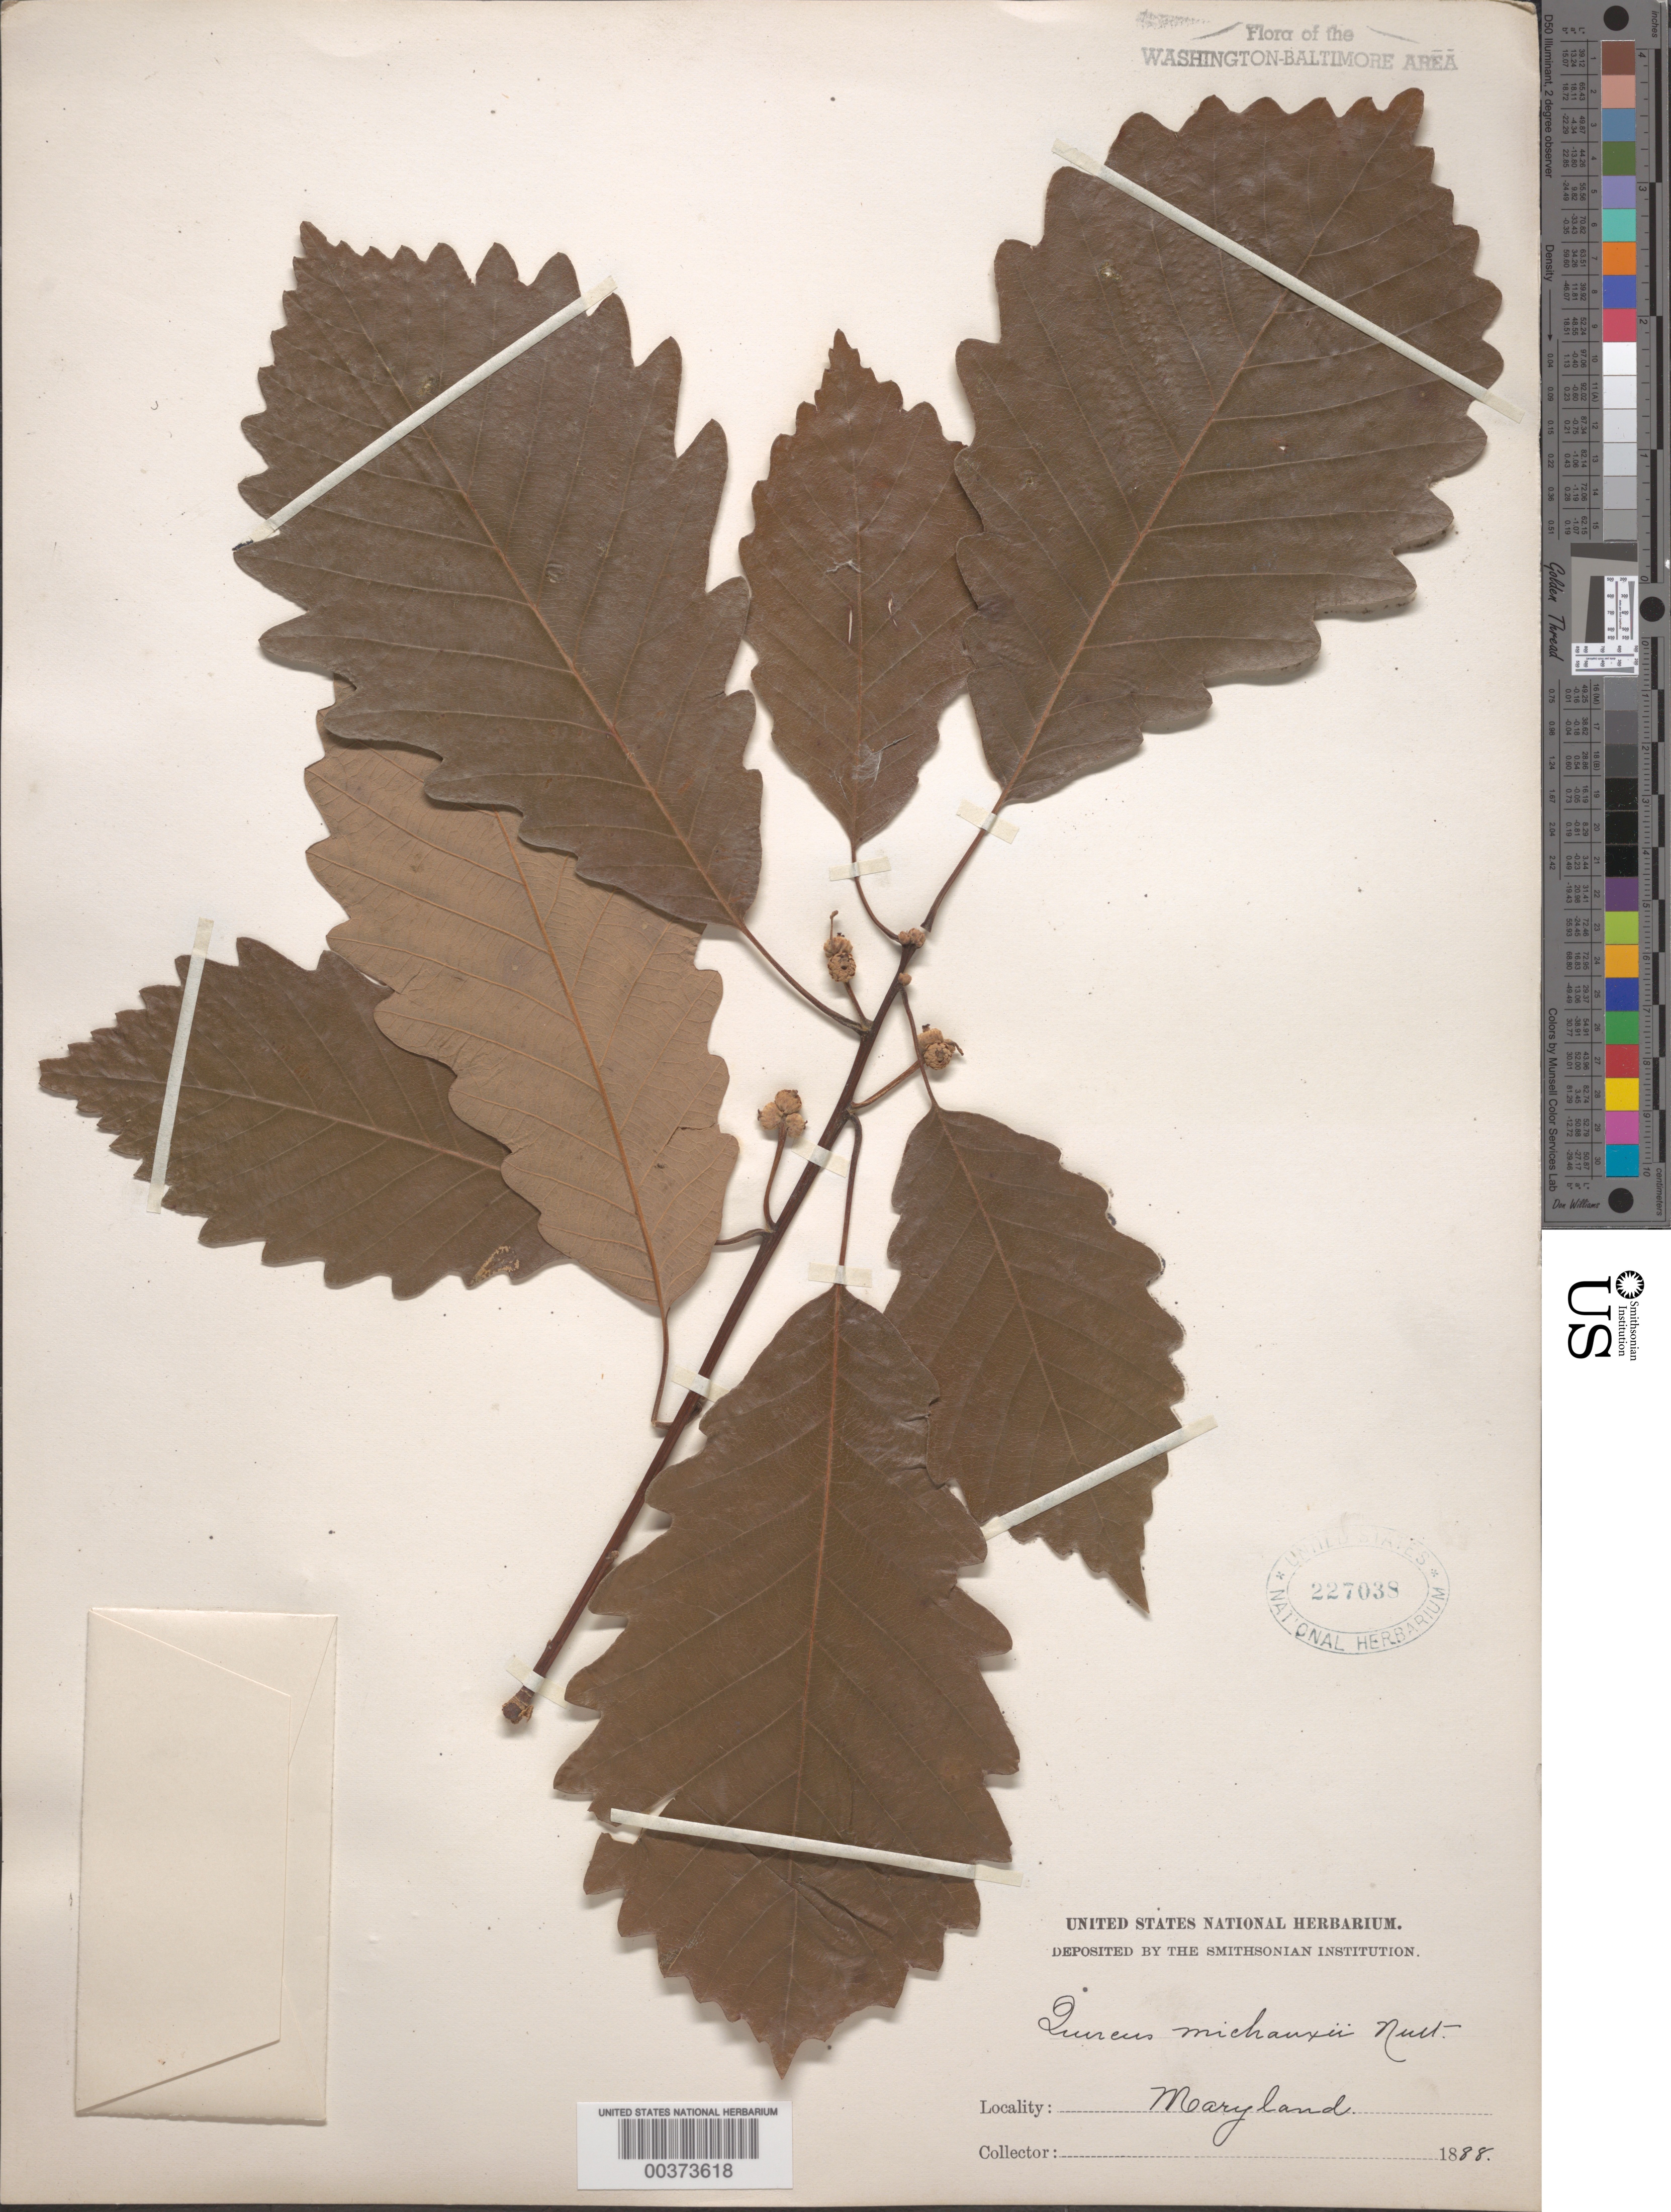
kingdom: Plantae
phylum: Tracheophyta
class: Magnoliopsida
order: Fagales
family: Fagaceae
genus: Quercus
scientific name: Quercus michauxii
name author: Nutt.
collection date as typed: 1888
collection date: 1888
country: United States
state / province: Maryland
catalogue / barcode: US 227038